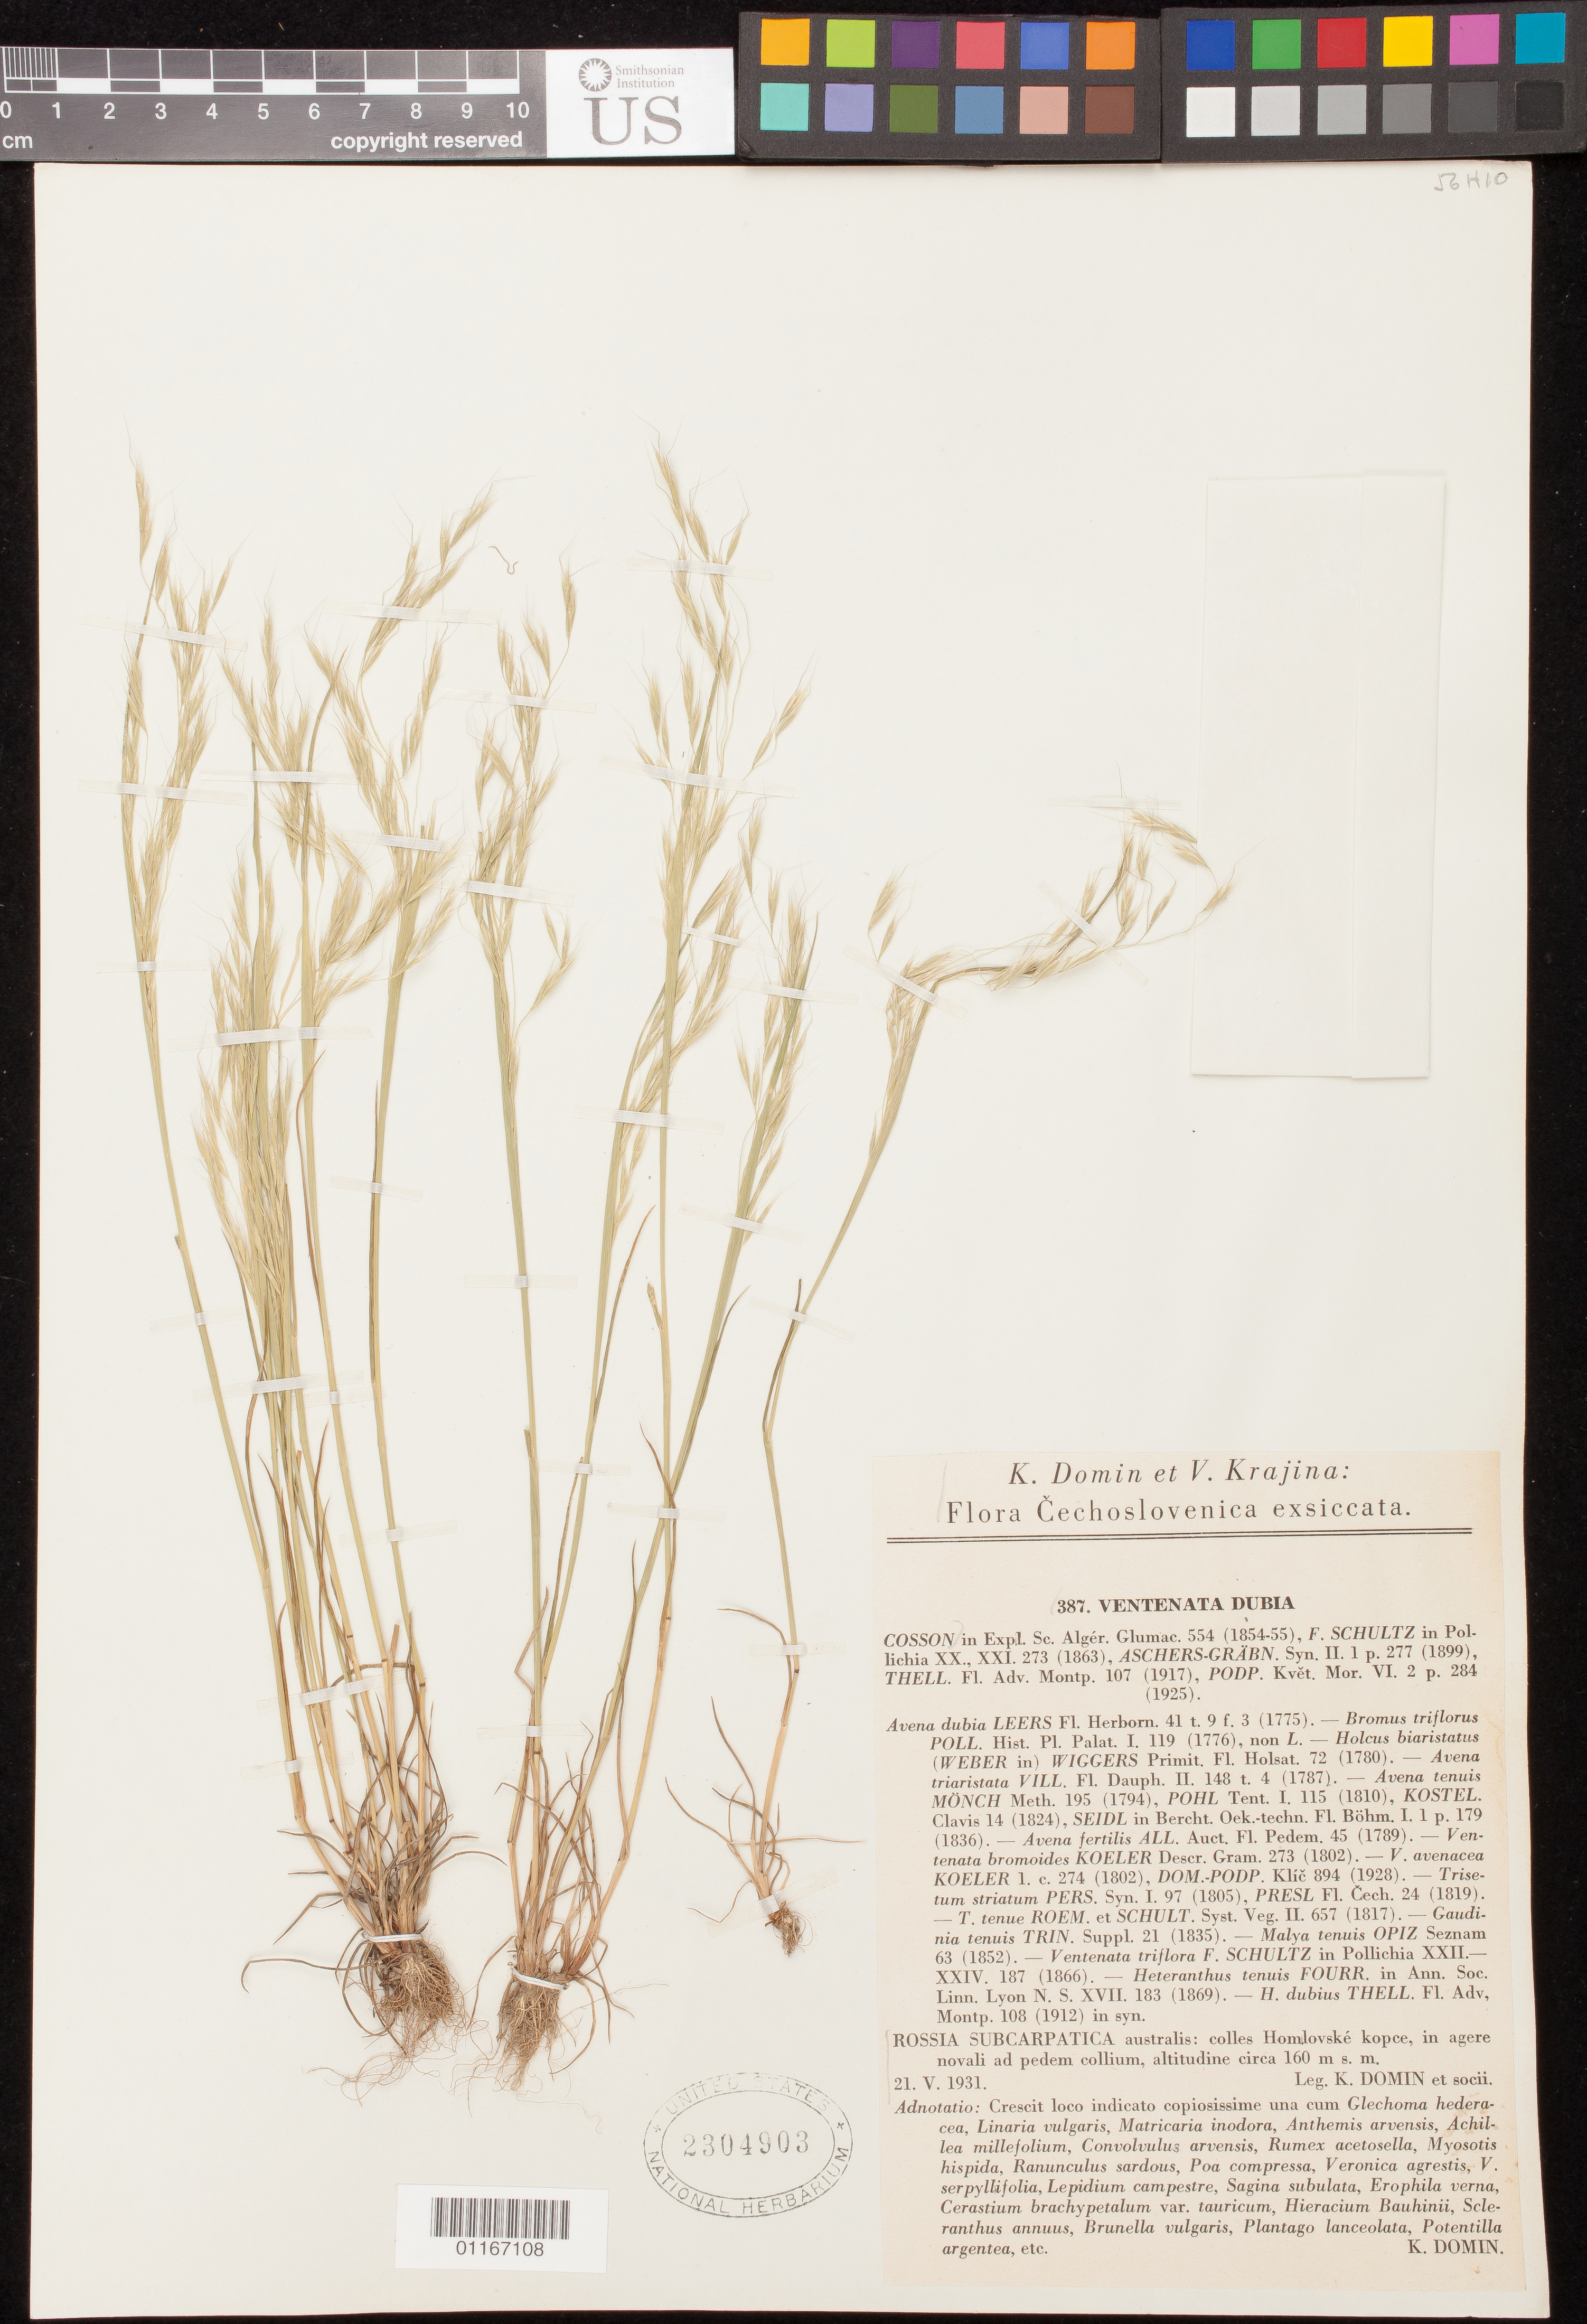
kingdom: Plantae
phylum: Tracheophyta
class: Liliopsida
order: Poales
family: Poaceae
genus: Ventenata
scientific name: Ventenata dubia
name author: (Leers) Coss.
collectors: K. Domin et al.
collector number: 387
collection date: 1931-05-21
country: Czechia / Slovakia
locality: Rossia Subcarpatica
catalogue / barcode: US 2304903